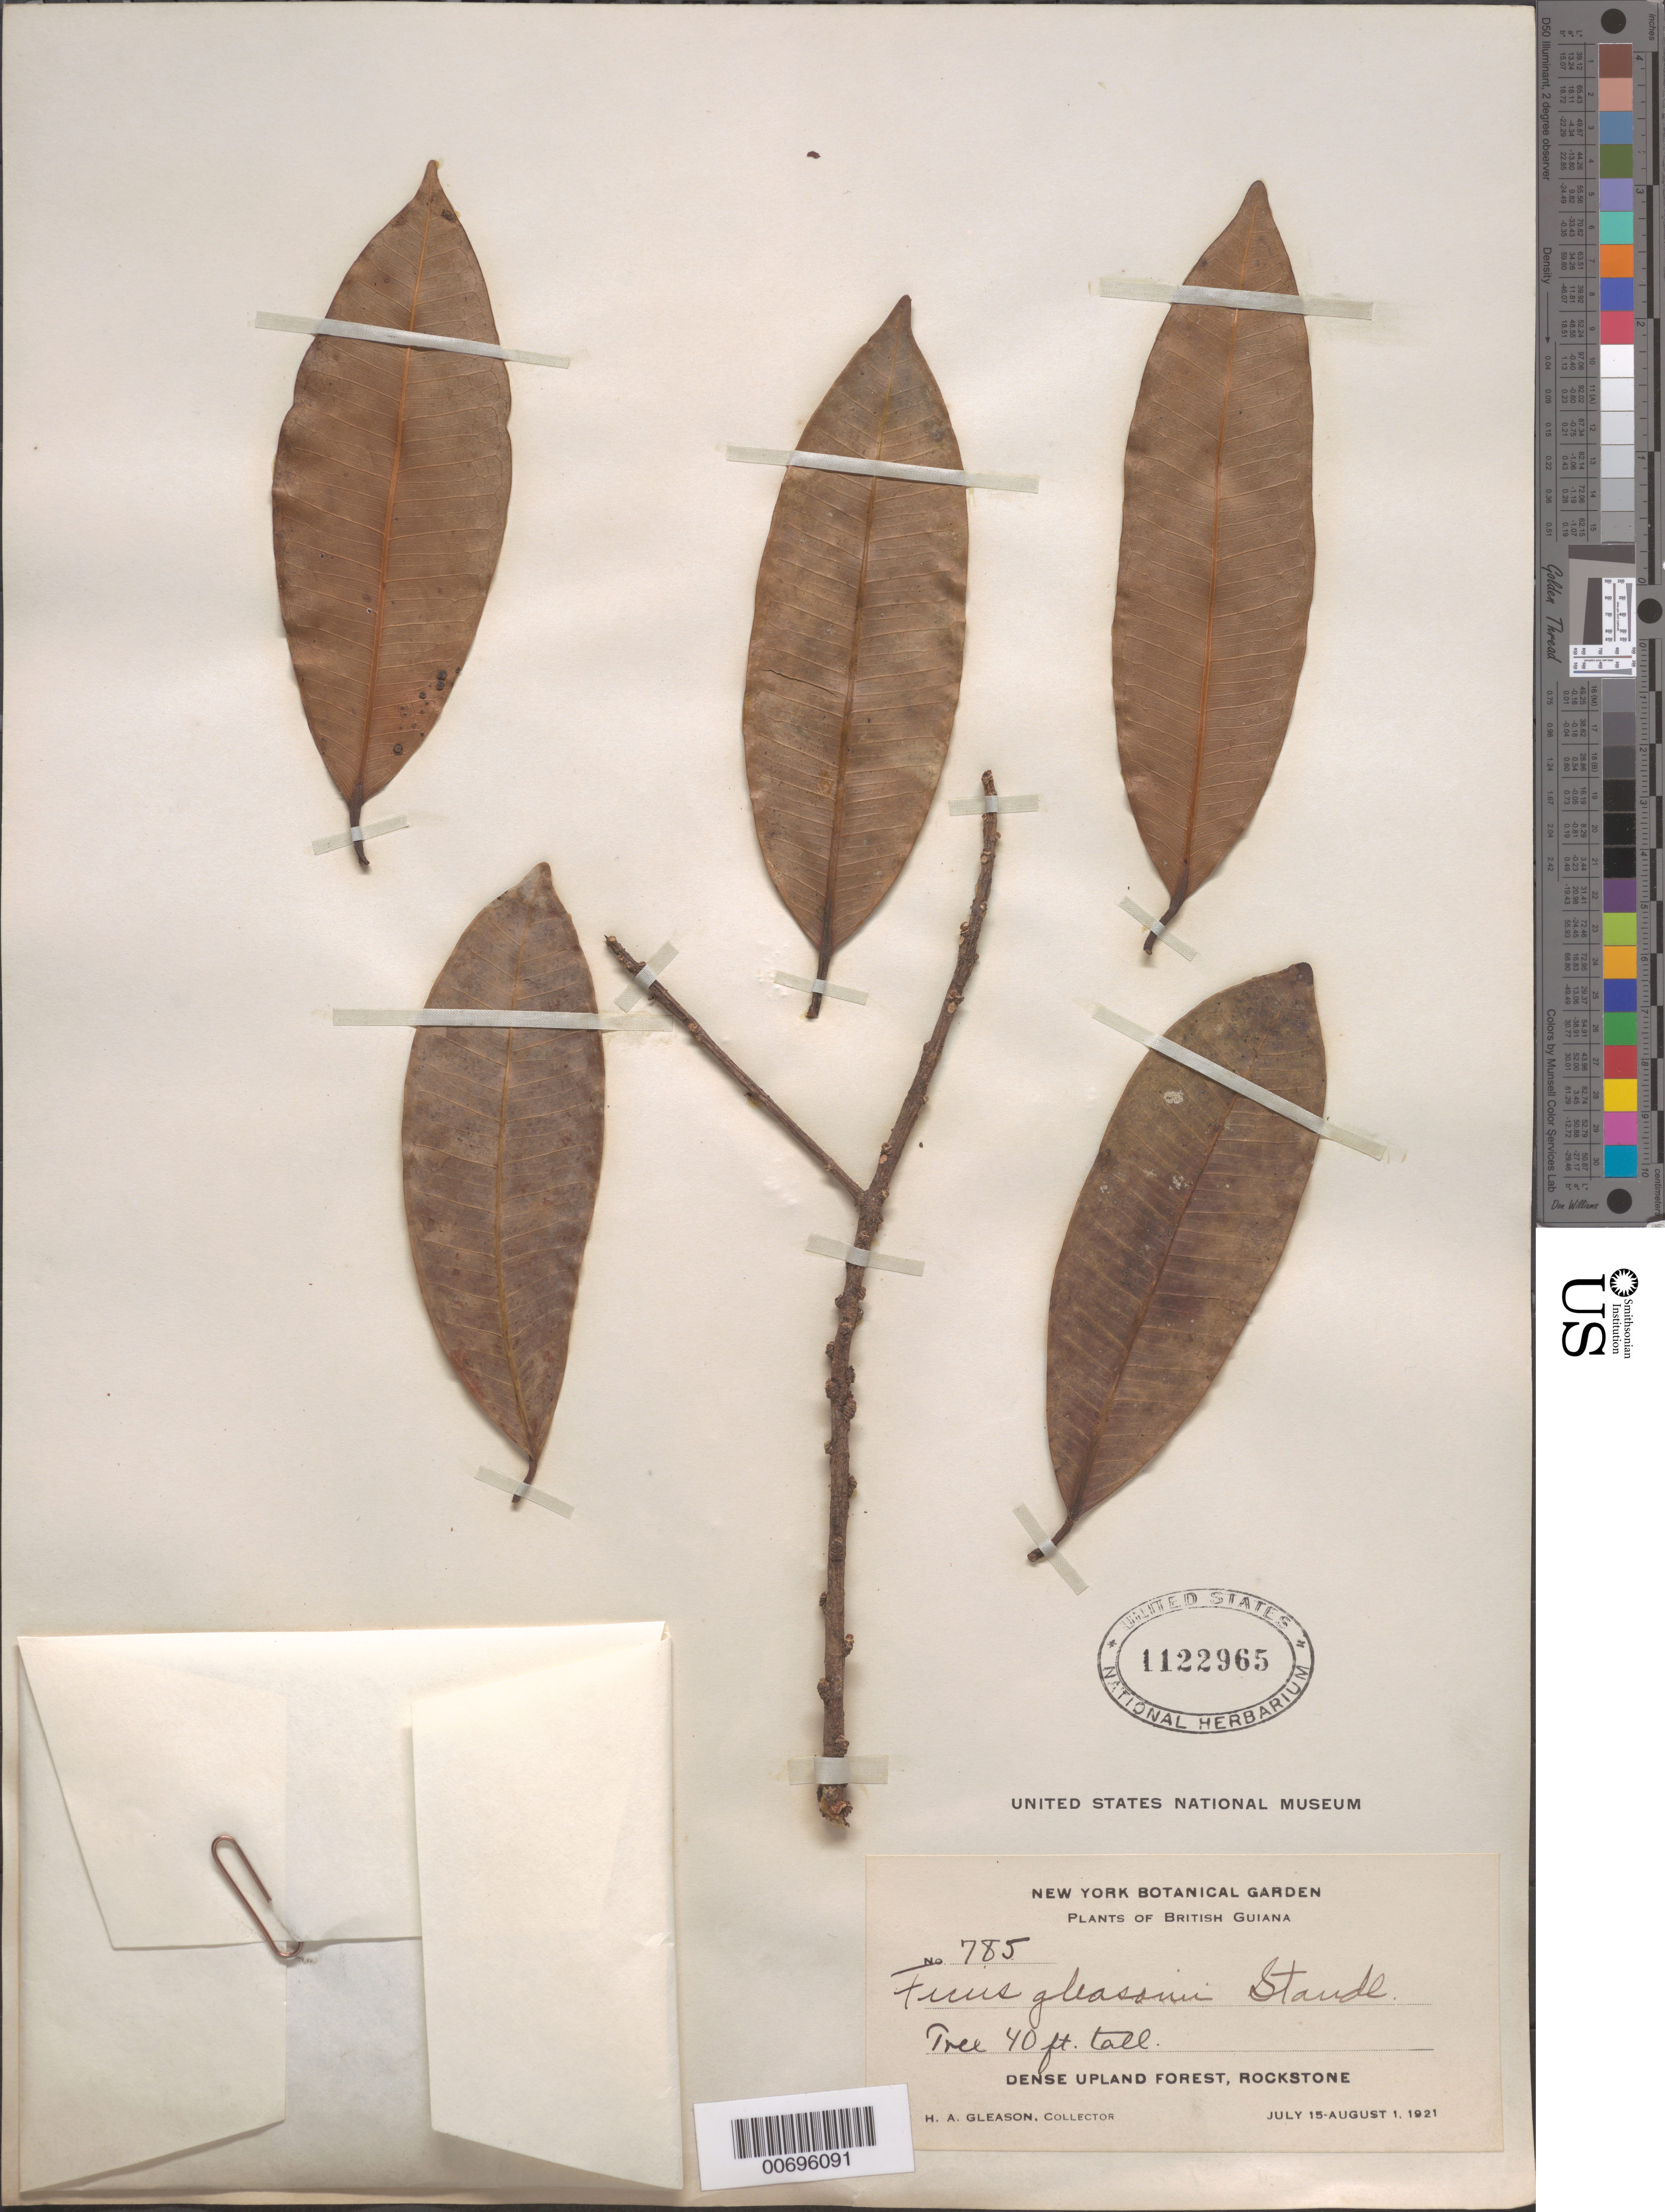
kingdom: Plantae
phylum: Tracheophyta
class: Magnoliopsida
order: Rosales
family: Moraceae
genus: Ficus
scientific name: Ficus gleasonii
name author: Standl.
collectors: H. A. Gleason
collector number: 785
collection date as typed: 15-Jul-21 to 1-Aug-21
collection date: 1921-07-15/1921-08-01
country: Guyana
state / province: U. Demerara-Berbice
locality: Rockstone, in and about the village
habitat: Dense upland forest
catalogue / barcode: US 1122965